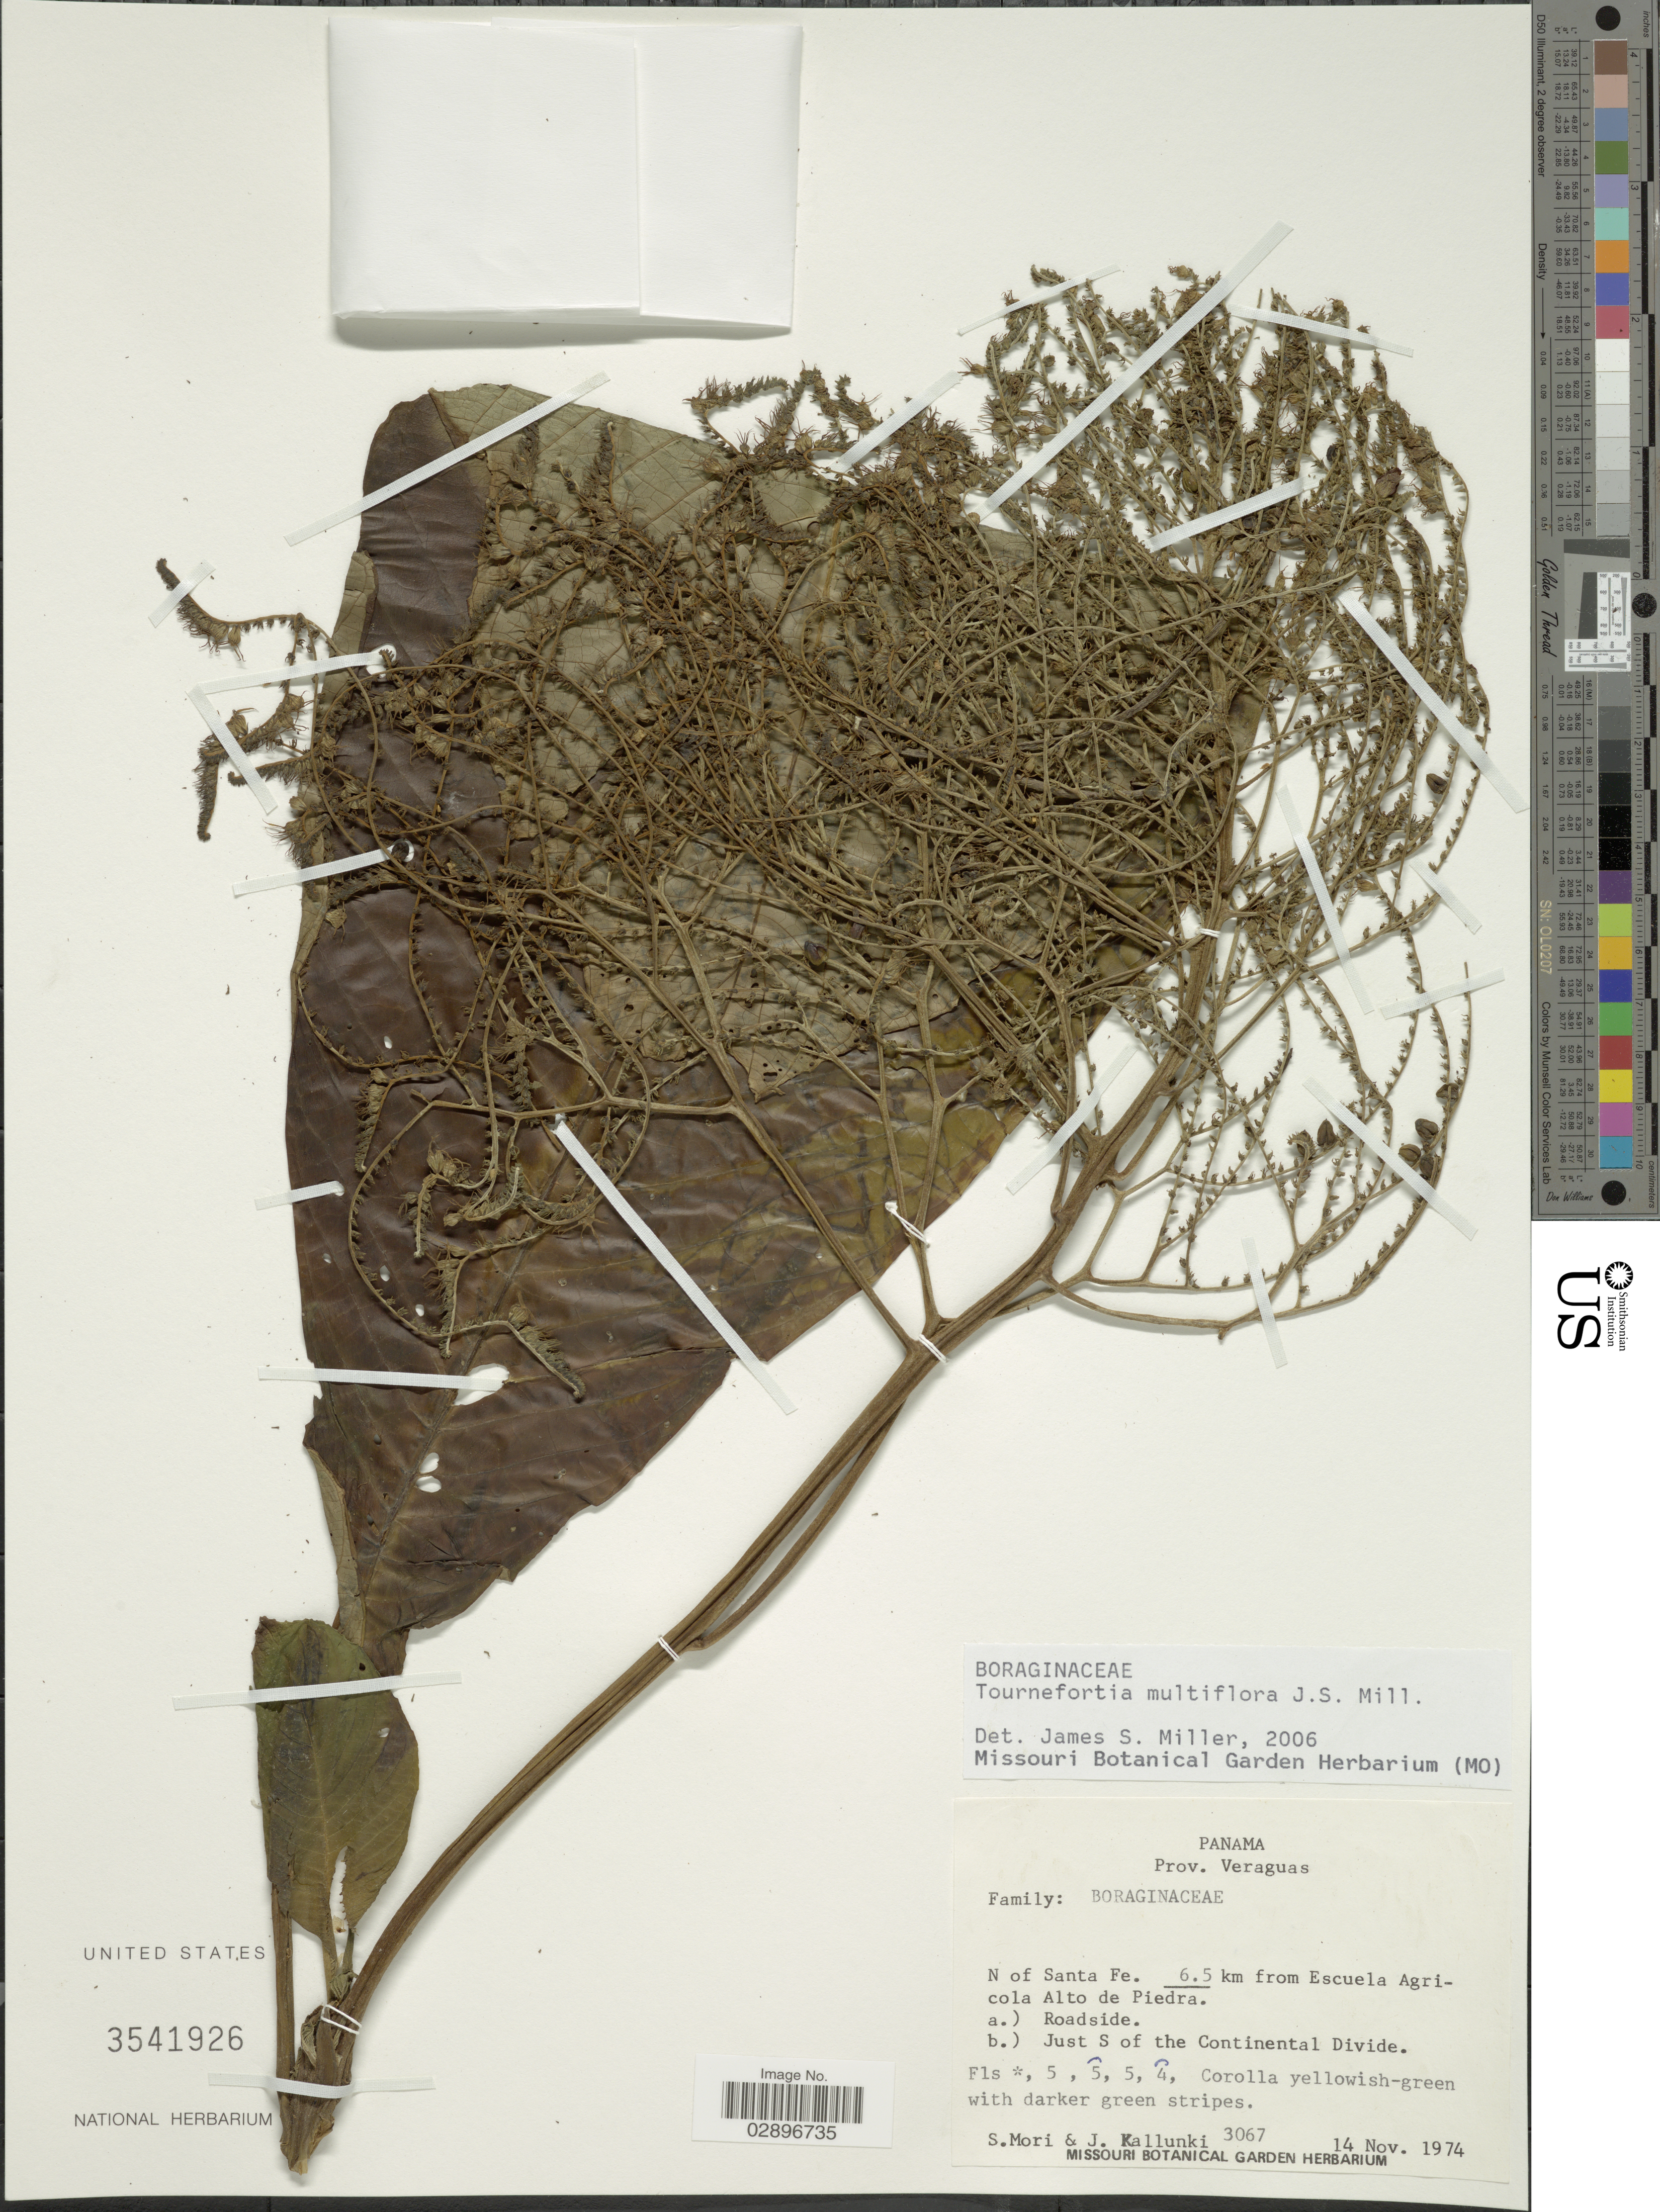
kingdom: Plantae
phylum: Tracheophyta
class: Magnoliopsida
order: Boraginales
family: Heliotropiaceae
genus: Tournefortia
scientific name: Tournefortia multiflora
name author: J.S. Mill.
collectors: S. Mori & J. Kallunki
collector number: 3067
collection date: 1974-11-14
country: Panama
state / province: Veraguas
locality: N of Santa Fe. 6.5 km from Escuela Agricola Alto de Piedra.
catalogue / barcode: US 3541926